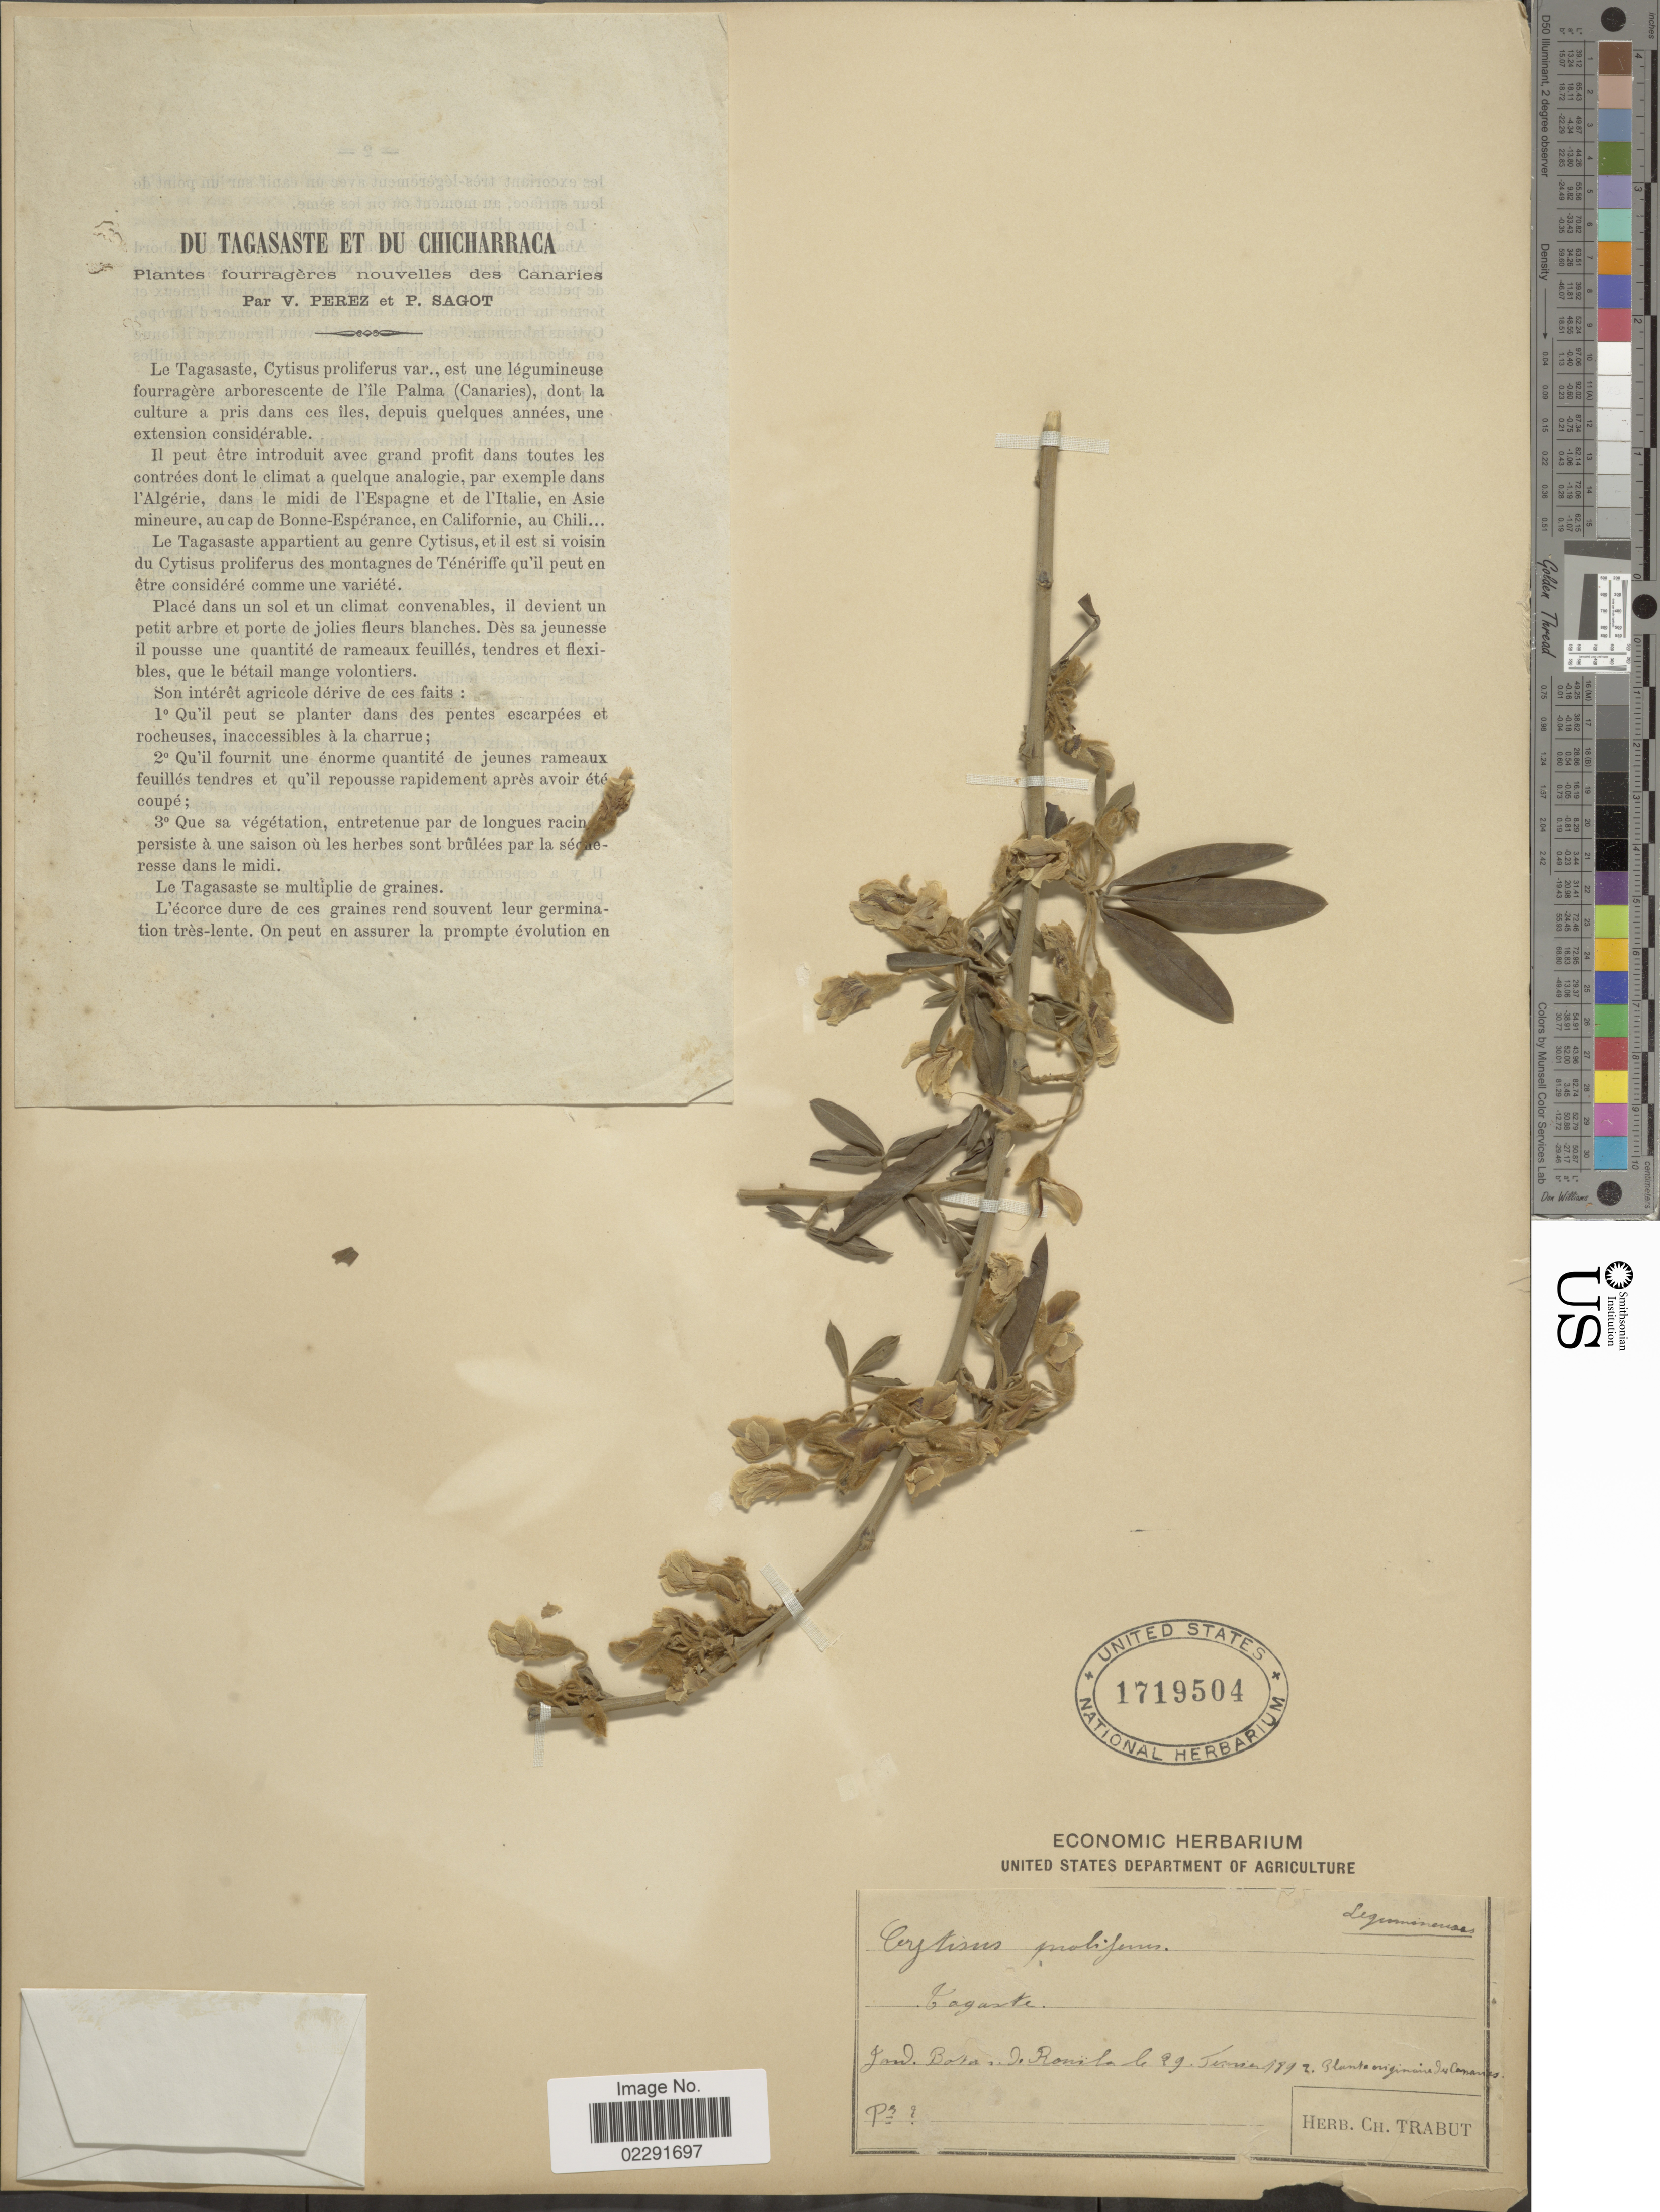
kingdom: Plantae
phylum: Tracheophyta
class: Magnoliopsida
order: Fabales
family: Fabaceae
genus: Cytisus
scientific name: Cytisus prolifer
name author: L. f.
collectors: Ex herb. Ch. Trabut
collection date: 1892-02-29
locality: Jard. Bota. de Ronislale [interpreted], plantae originale du Canaries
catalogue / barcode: US 1719504